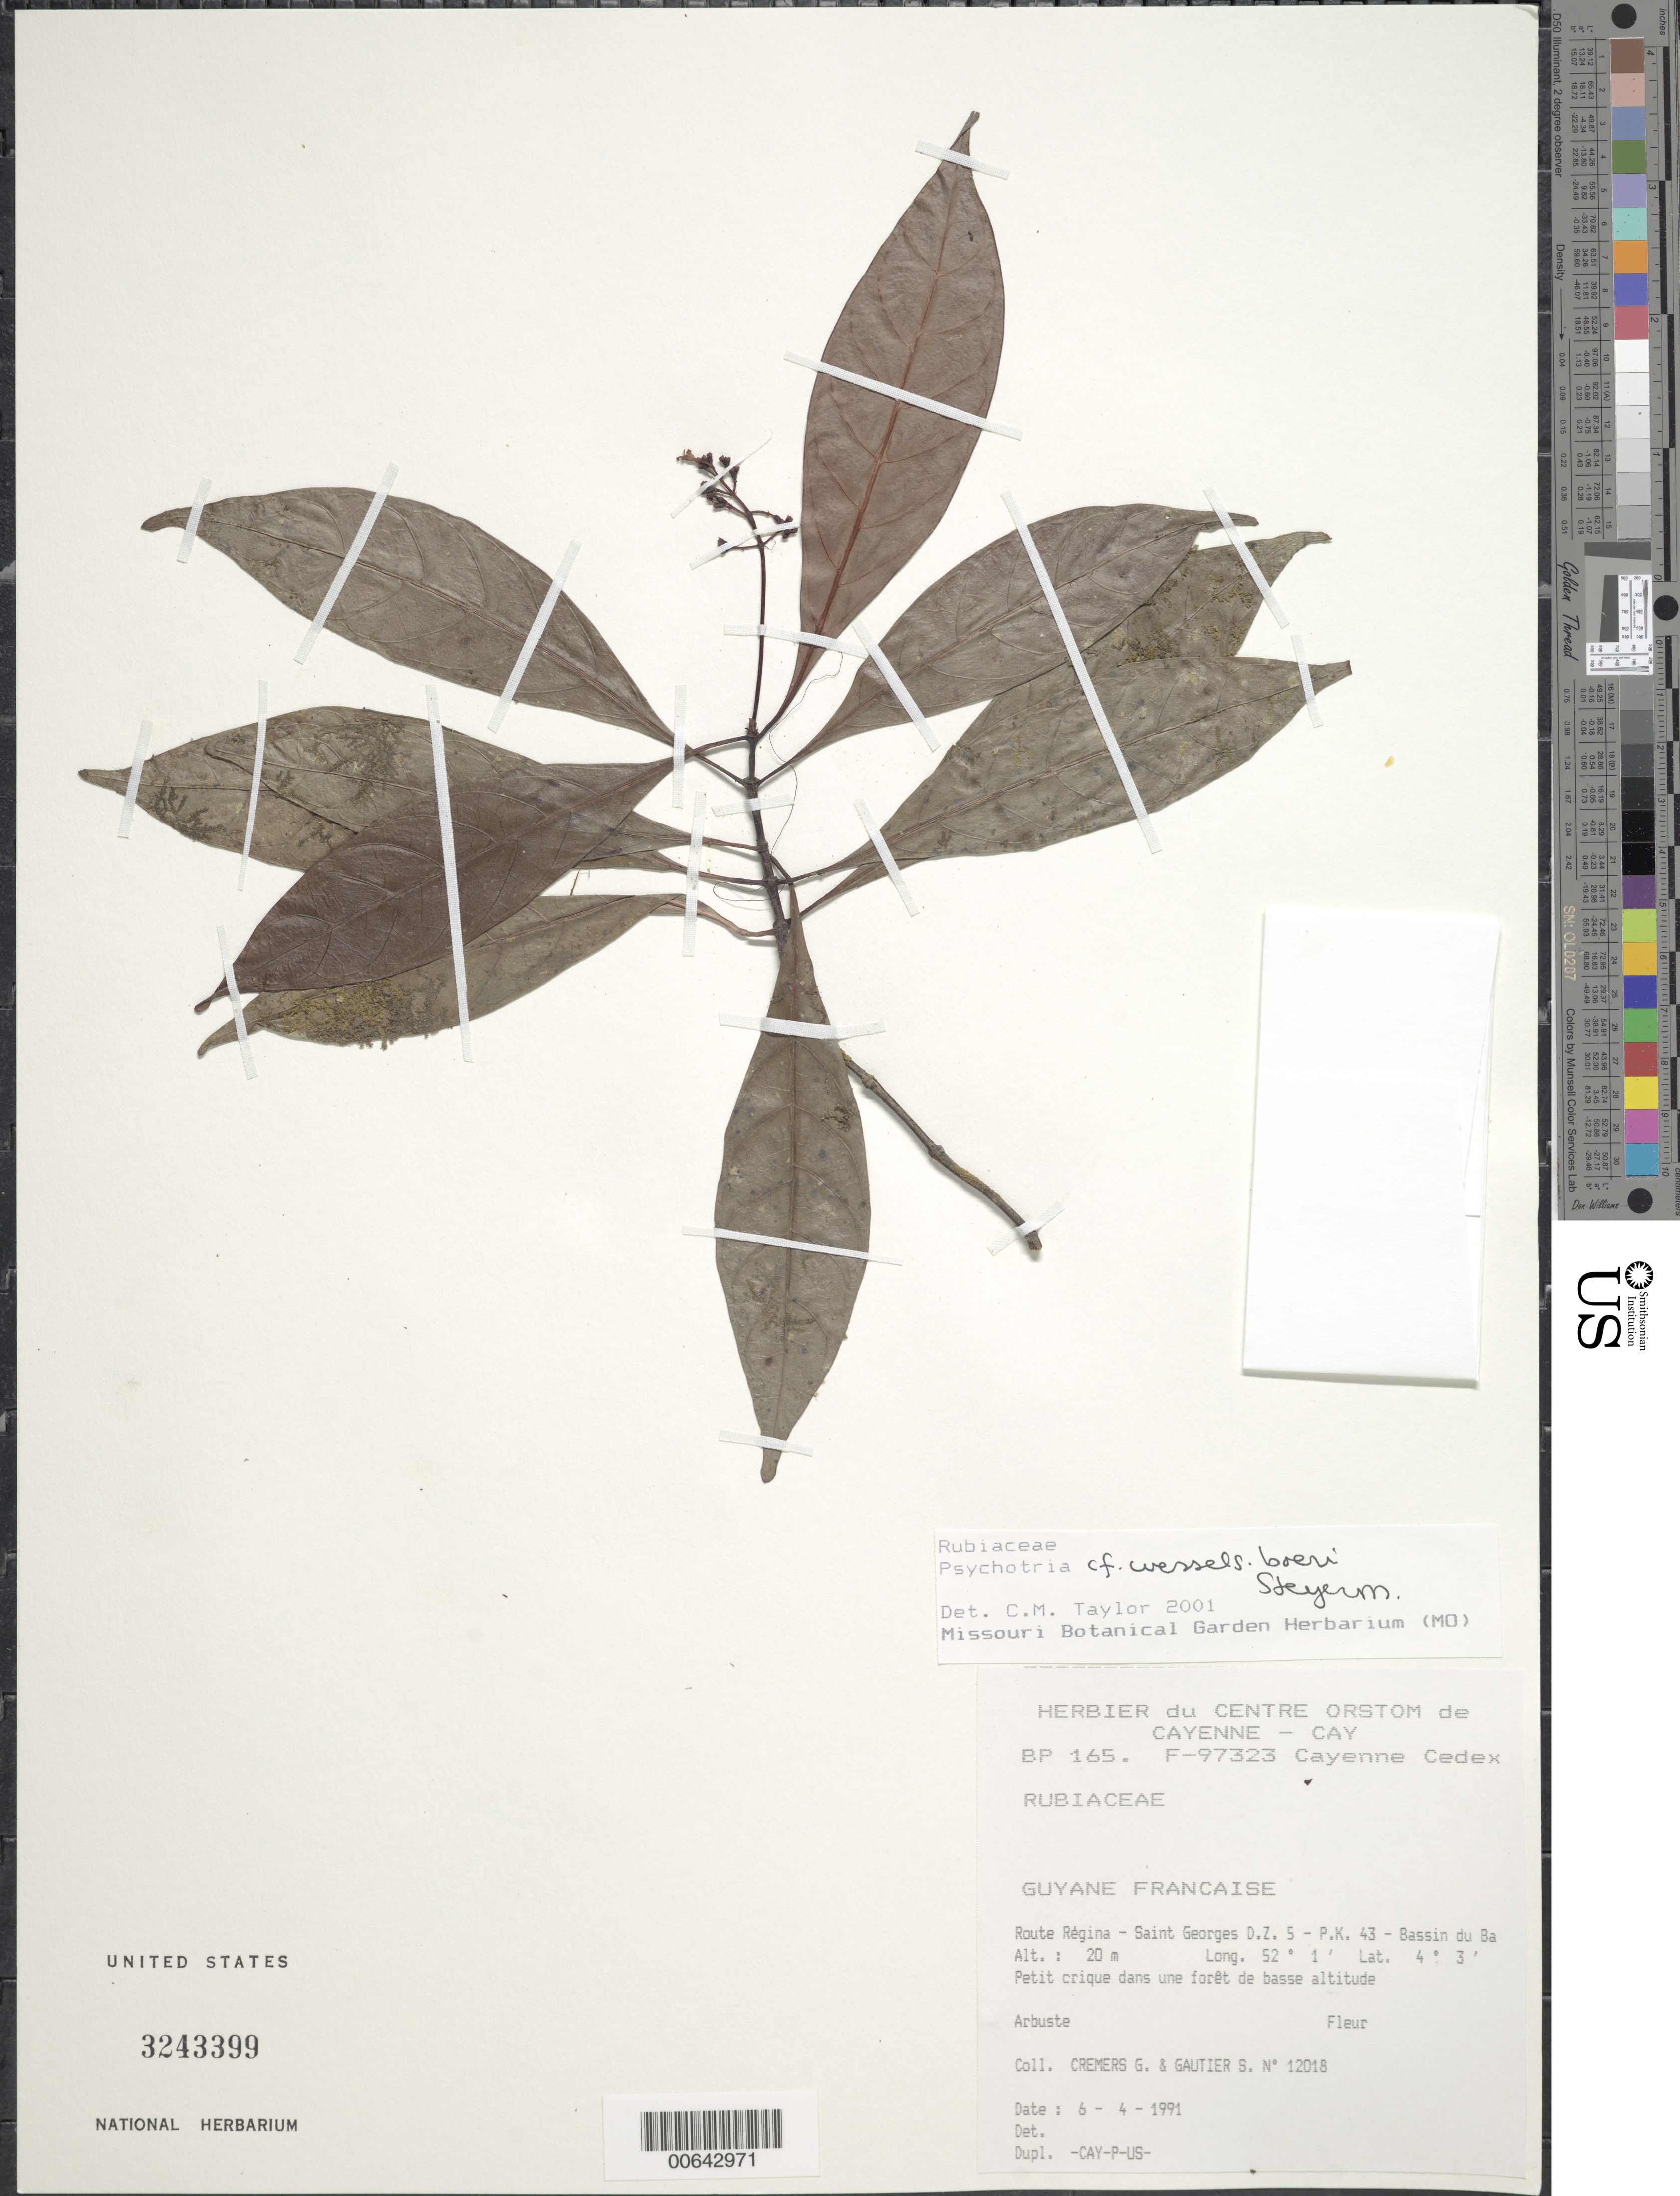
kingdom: Plantae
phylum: Tracheophyta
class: Magnoliopsida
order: Gentianales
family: Rubiaceae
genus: Psychotria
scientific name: Psychotria wessels-boeri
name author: Steyerm.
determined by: Taylor, Charlotte M.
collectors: G. Cremers & S. Gautier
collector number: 12018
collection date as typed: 6-Apr-91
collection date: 1991-04-06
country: French Guiana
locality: Route Régina, Saint Georges, DZ 5-PK43, Bassin de l'Approuague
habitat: Small creek in low forest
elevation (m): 20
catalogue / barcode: US 3243399